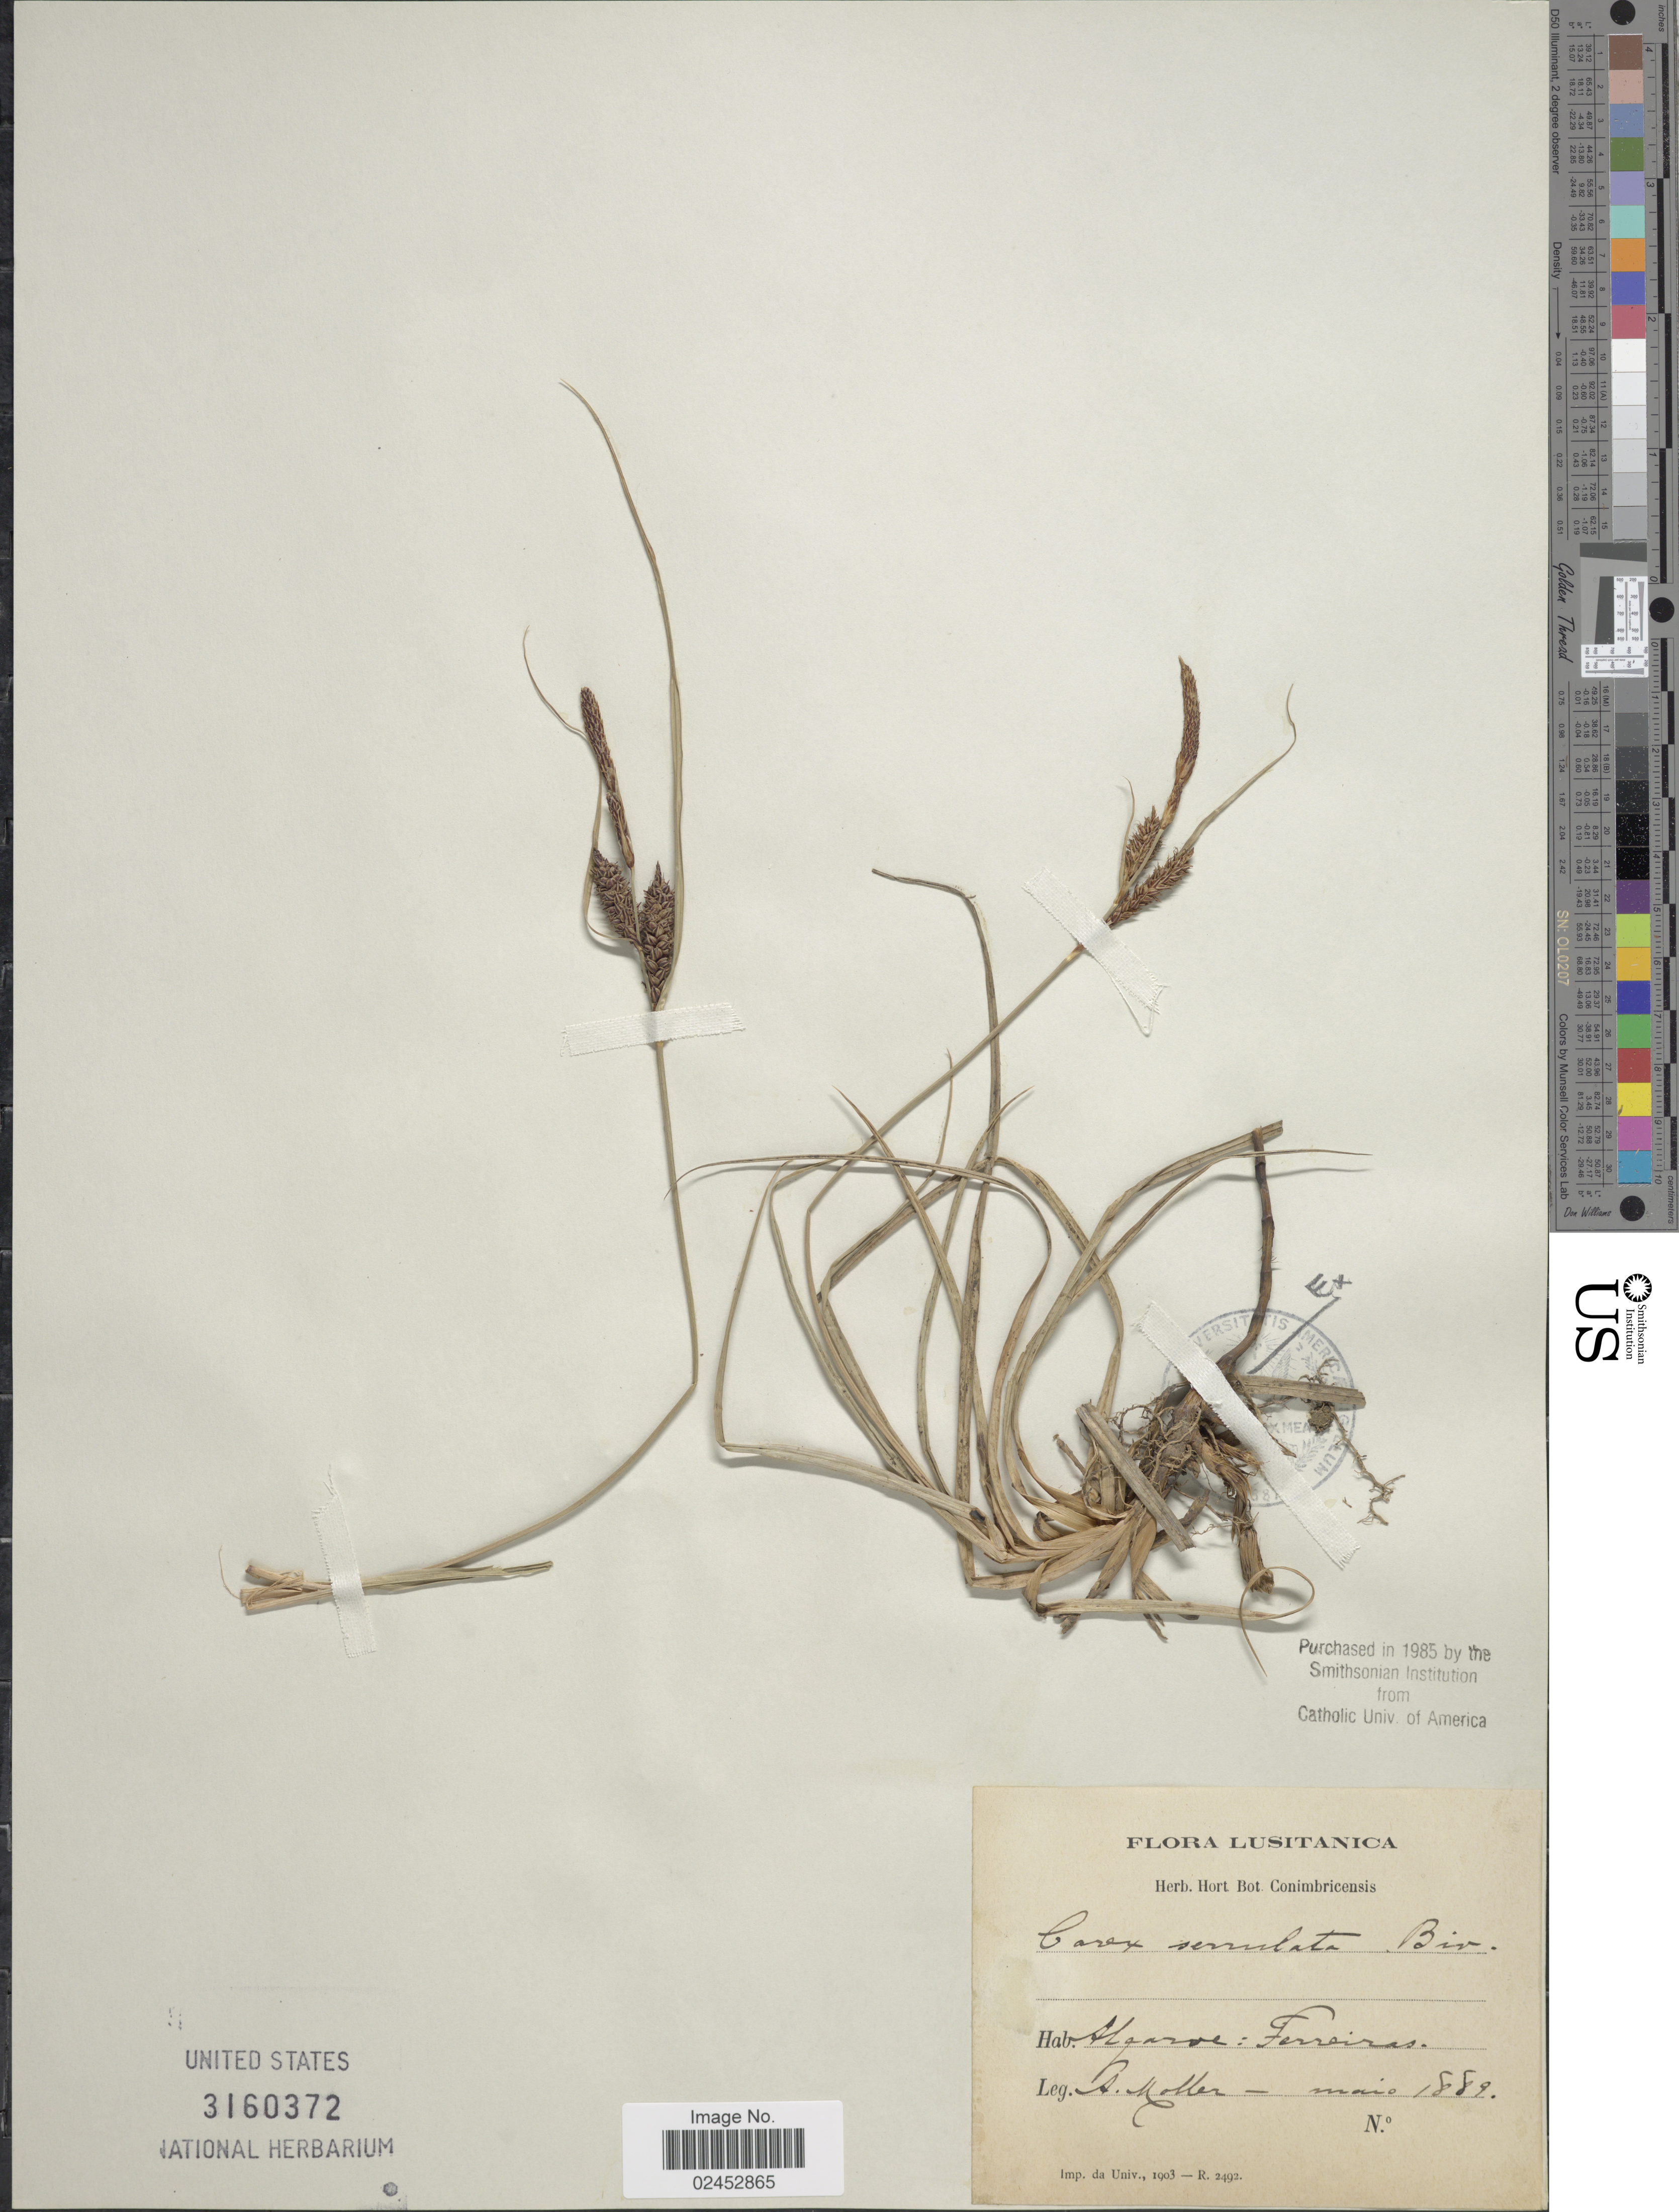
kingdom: Plantae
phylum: Tracheophyta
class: Liliopsida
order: Poales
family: Cyperaceae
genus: Carex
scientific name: Carex flacca subsp. erythrostachys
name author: (Hoppe) Holub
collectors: A. Moller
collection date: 1889-05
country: Portugal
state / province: Faro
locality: Lusitanica, Algarve: Ferreiras.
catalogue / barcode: US 3160372